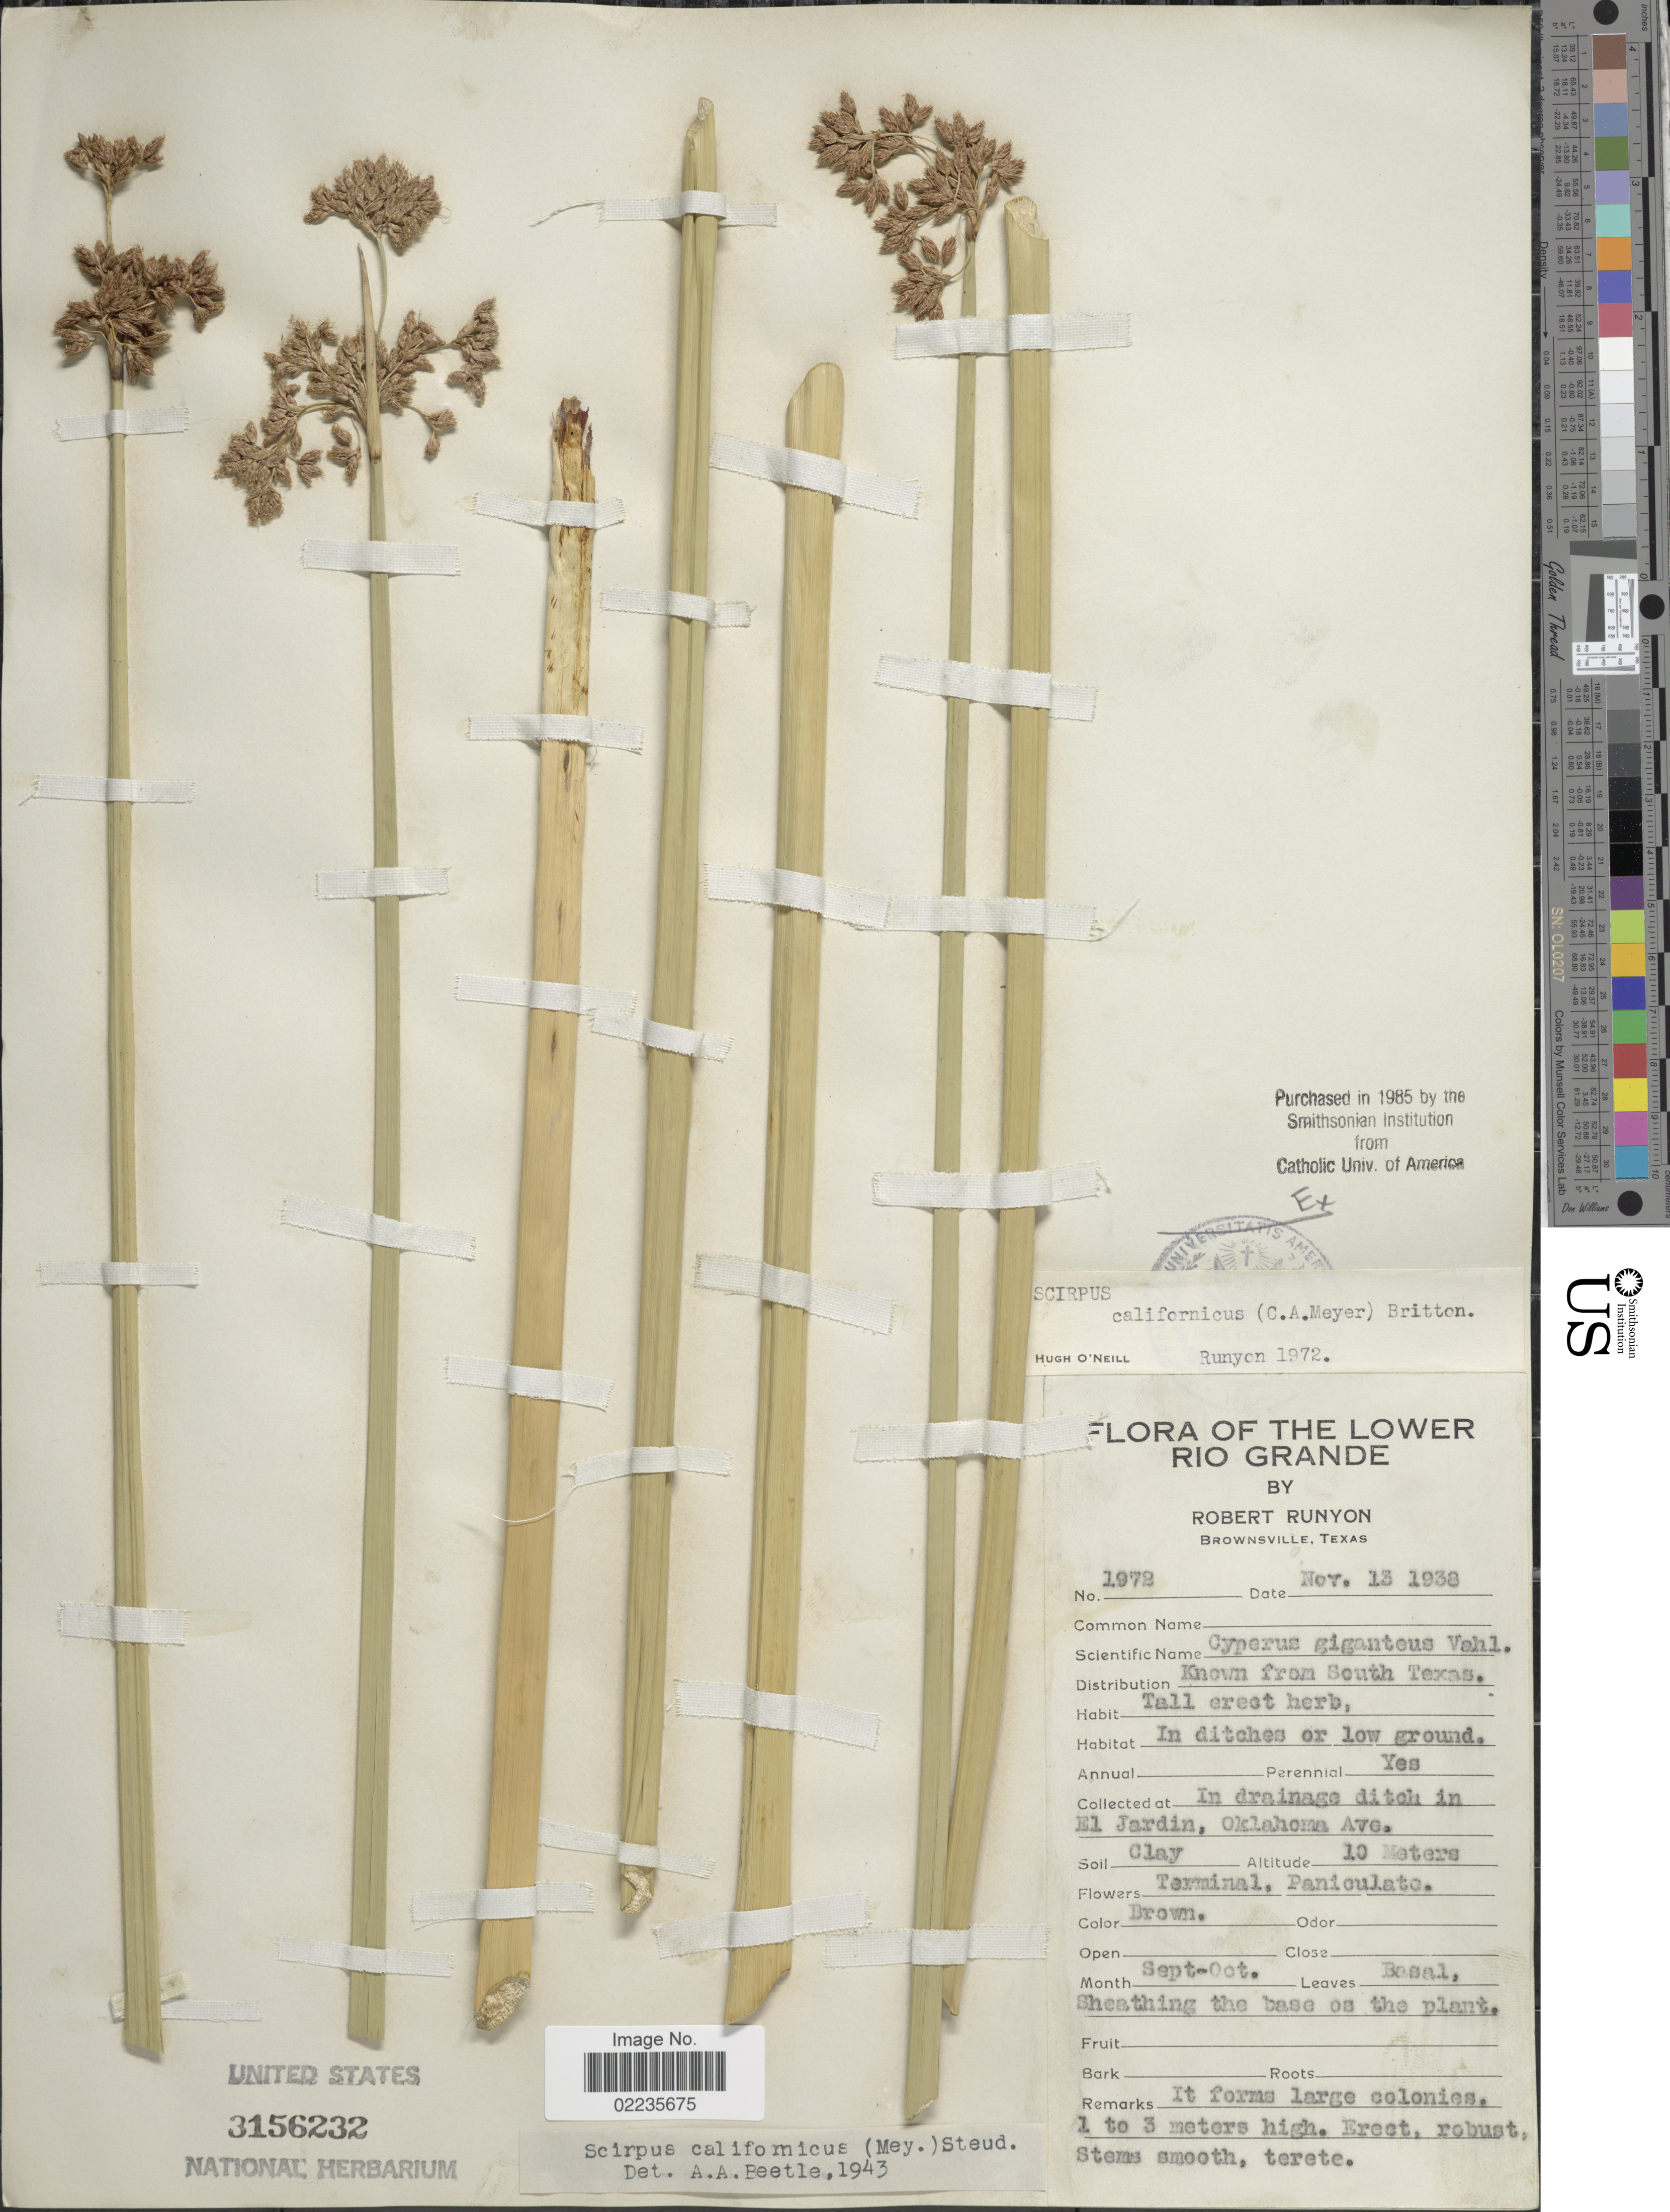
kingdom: Plantae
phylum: Tracheophyta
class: Liliopsida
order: Poales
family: Cyperaceae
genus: Schoenoplectus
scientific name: Schoenoplectus californicus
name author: (C.A. Mey.) Soják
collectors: R. Runyon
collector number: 1972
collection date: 1938-11-13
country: United States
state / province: Texas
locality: Brownsville, In drainage ditch in El Jardin, Oklahoma Ave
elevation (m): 10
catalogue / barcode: US 3156232